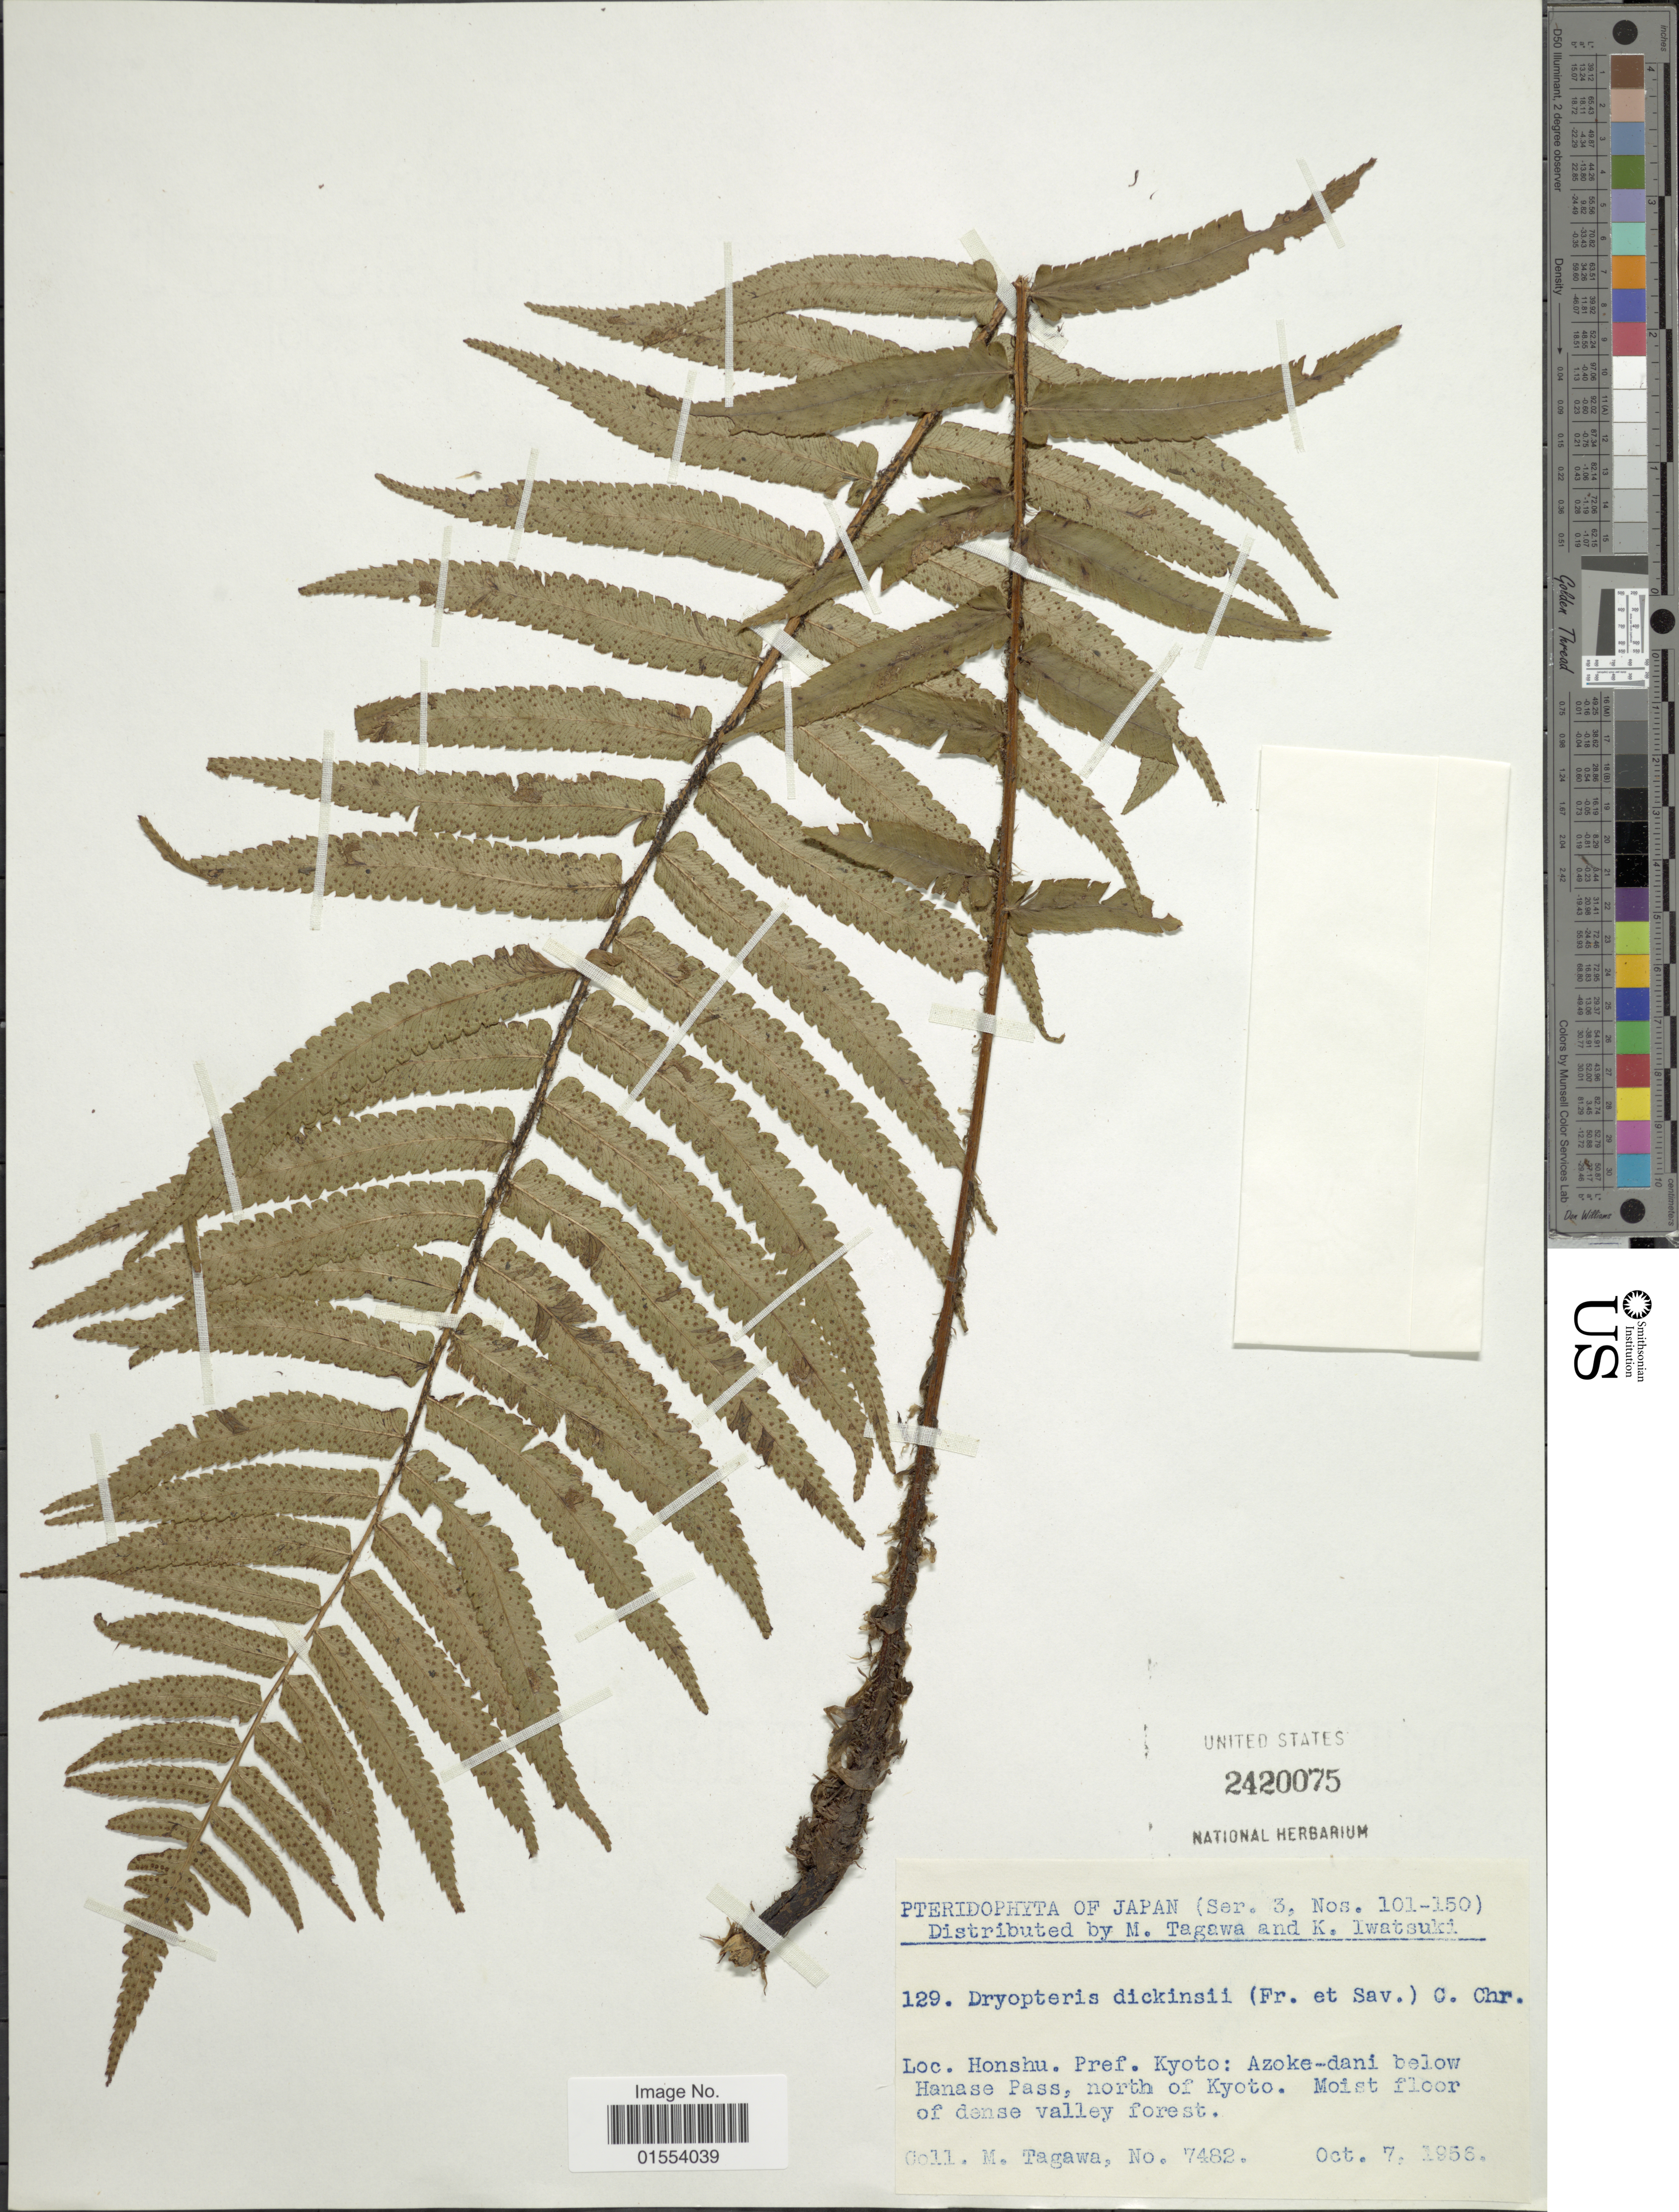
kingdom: Plantae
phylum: Tracheophyta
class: Polypodiopsida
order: Polypodiales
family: Dryopteridaceae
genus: Dryopteris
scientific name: Dryopteris dickinsii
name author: (Franch. & Sav.) Christ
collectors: M. Tagawa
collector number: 7482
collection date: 1956-10-07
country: Japan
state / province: Kyoto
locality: Honshu. Pref.Kyoto: Azoke-dani below Hanase Pass, north of Kyoto.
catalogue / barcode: US 2420075